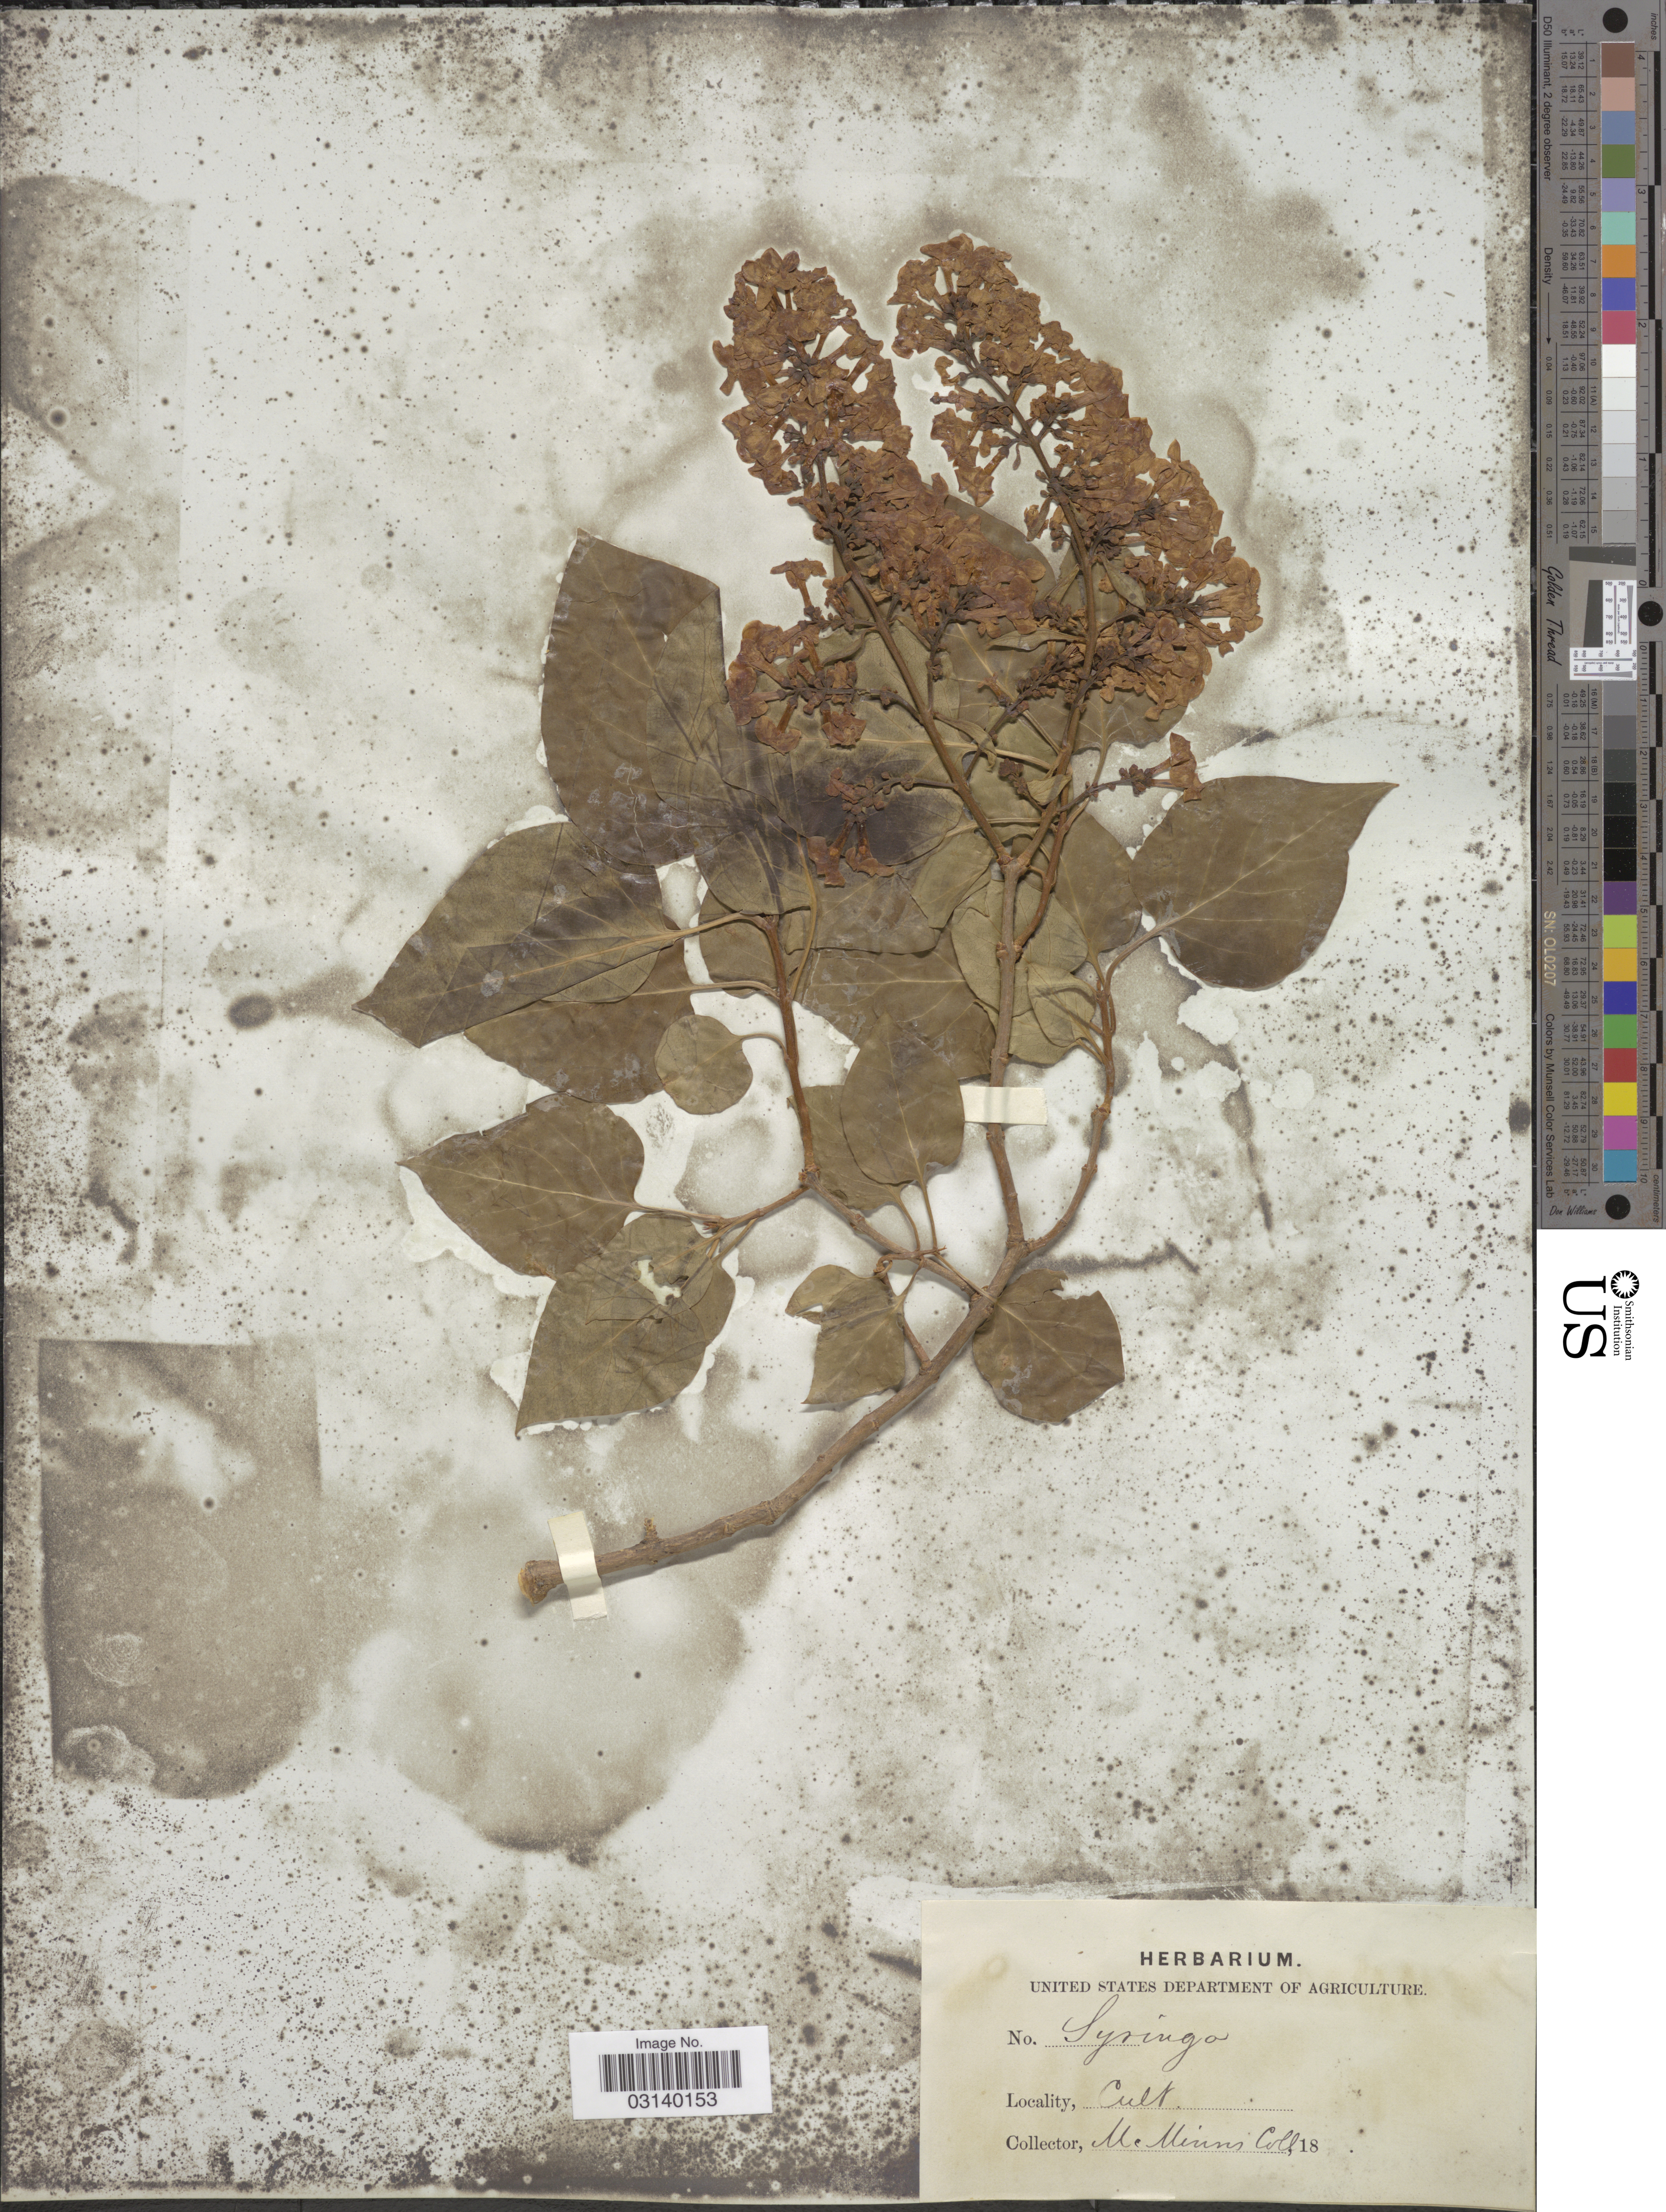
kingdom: Plantae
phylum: Tracheophyta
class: Magnoliopsida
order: Lamiales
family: Oleaceae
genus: Syringa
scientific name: Syringa vulgaris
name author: L.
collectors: McMinn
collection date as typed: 18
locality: Cult.